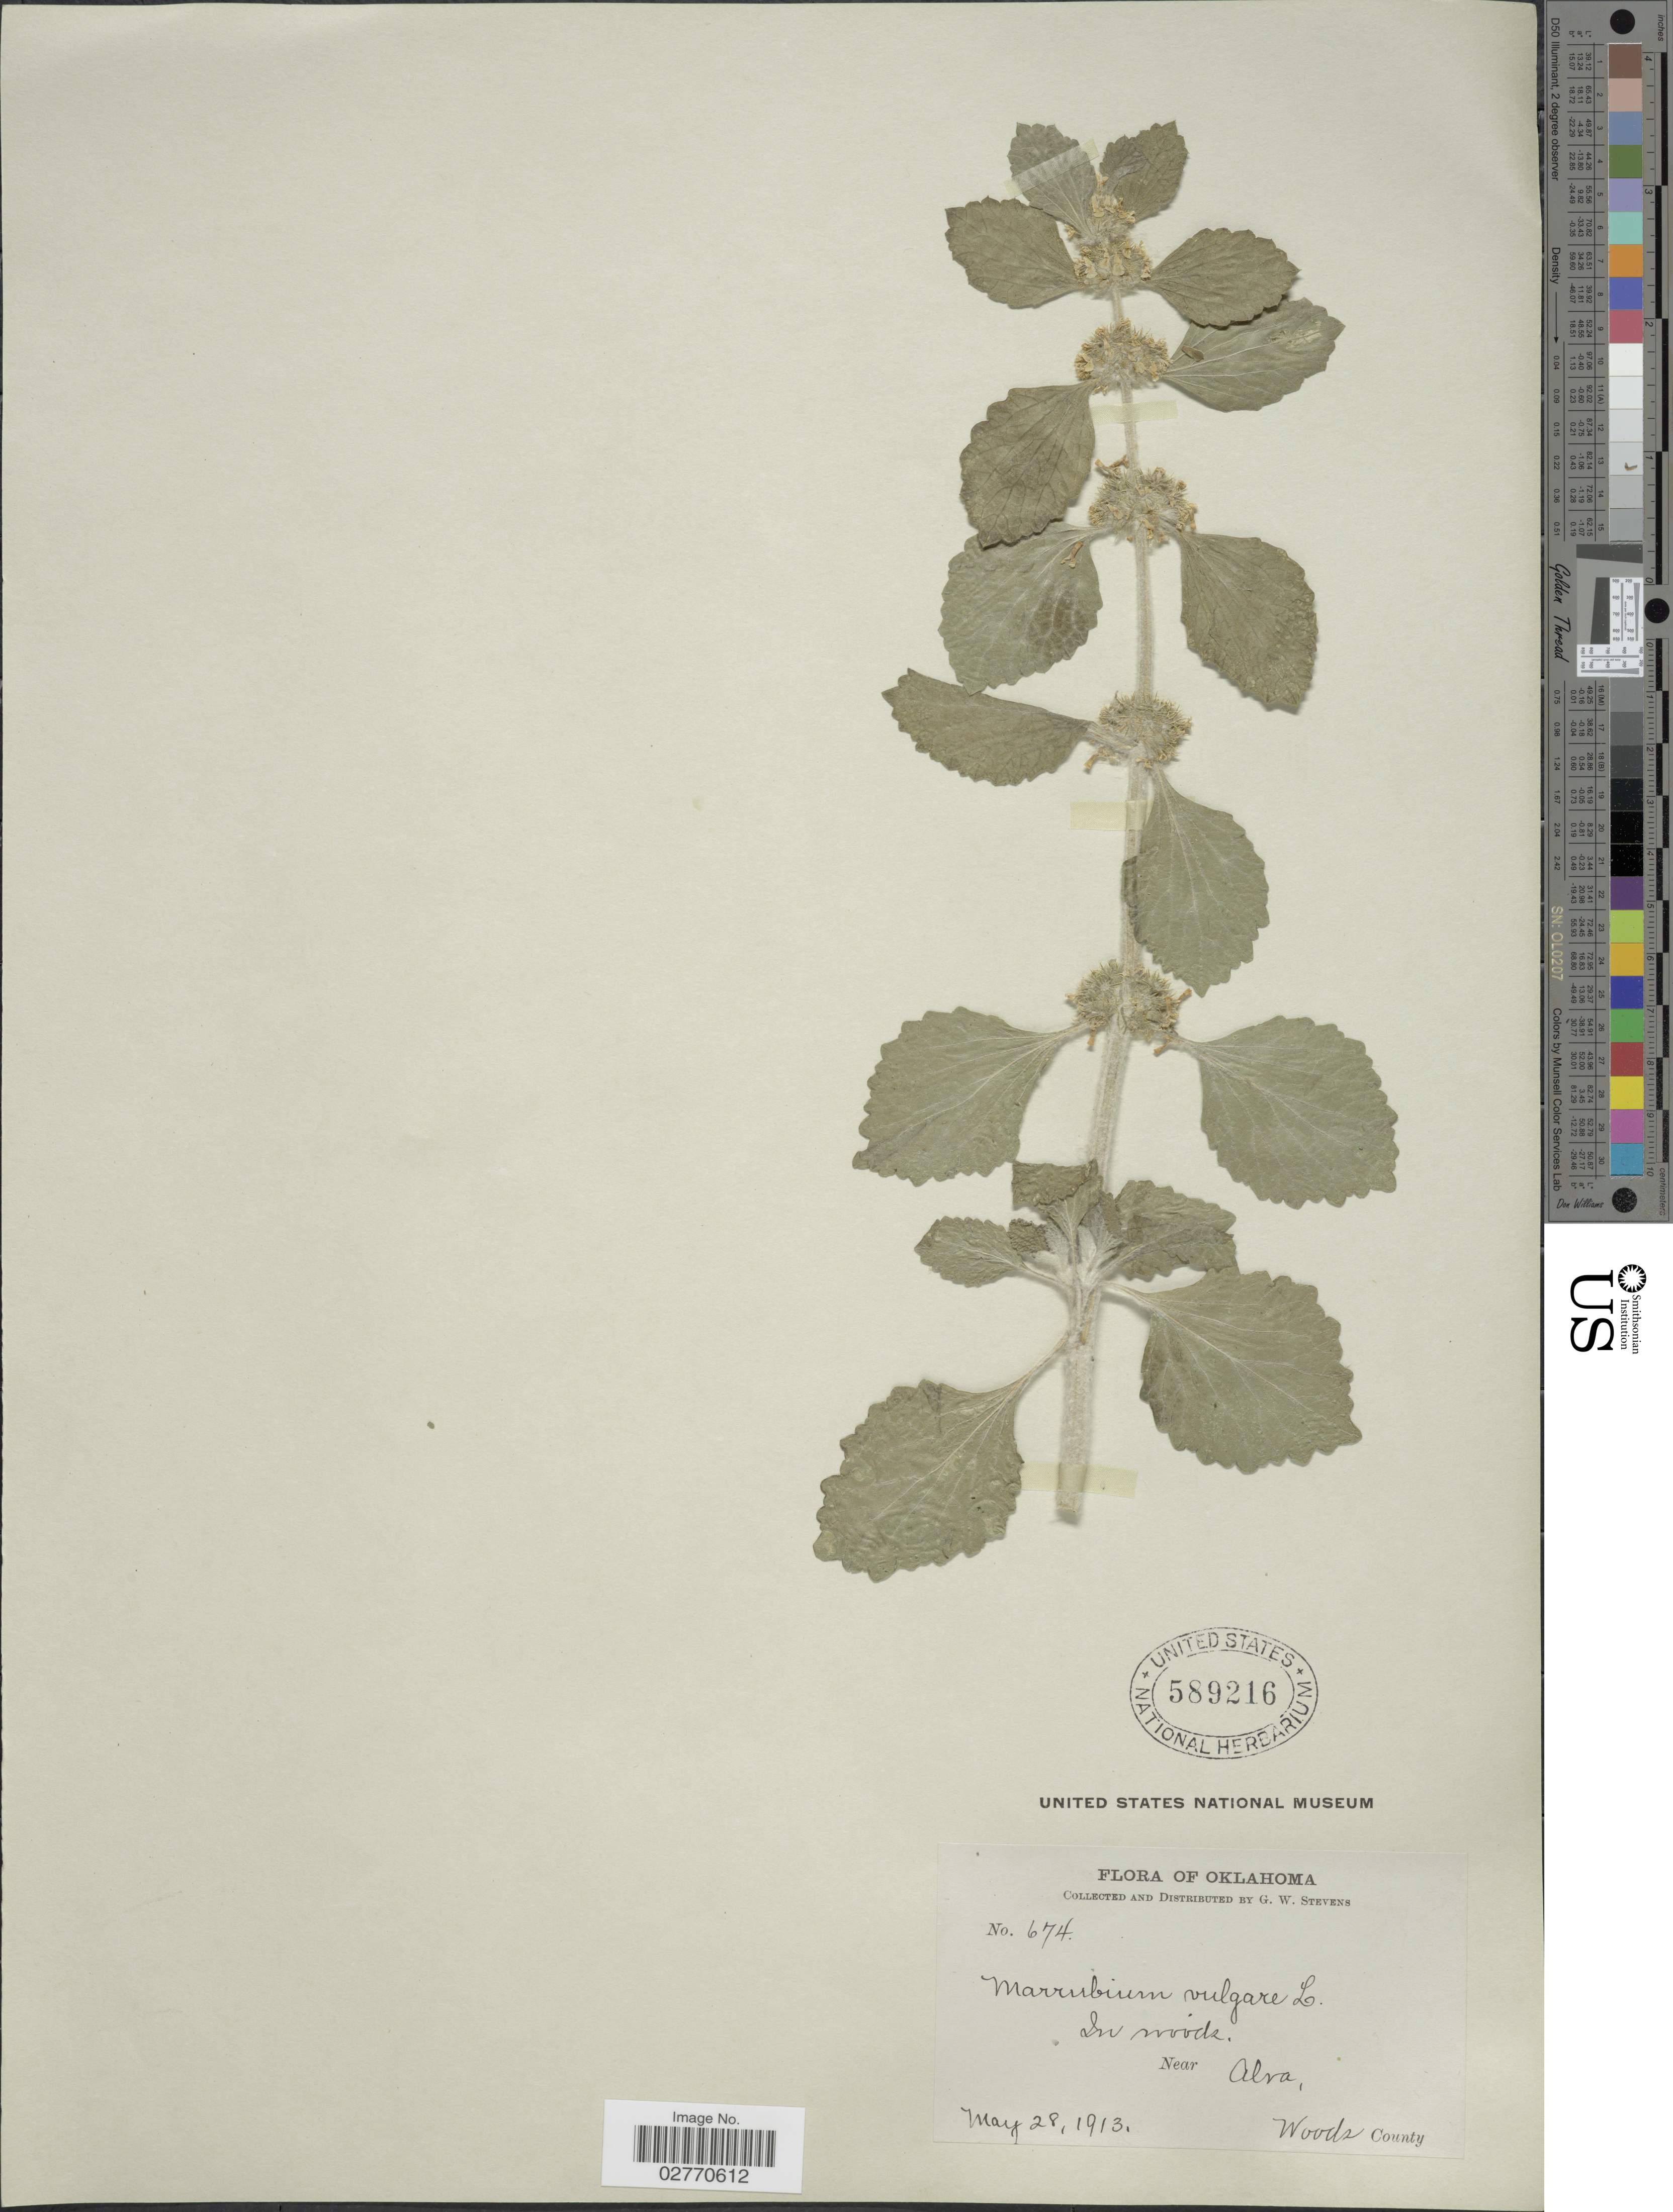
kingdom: Plantae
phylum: Tracheophyta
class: Magnoliopsida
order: Lamiales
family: Lamiaceae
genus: Marrubium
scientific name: Marrubium vulgare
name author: L.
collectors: G. W. Stevens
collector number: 674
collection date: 1913-05-28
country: United States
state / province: Oklahoma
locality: Near Alva, Woods County.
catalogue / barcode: US 589216